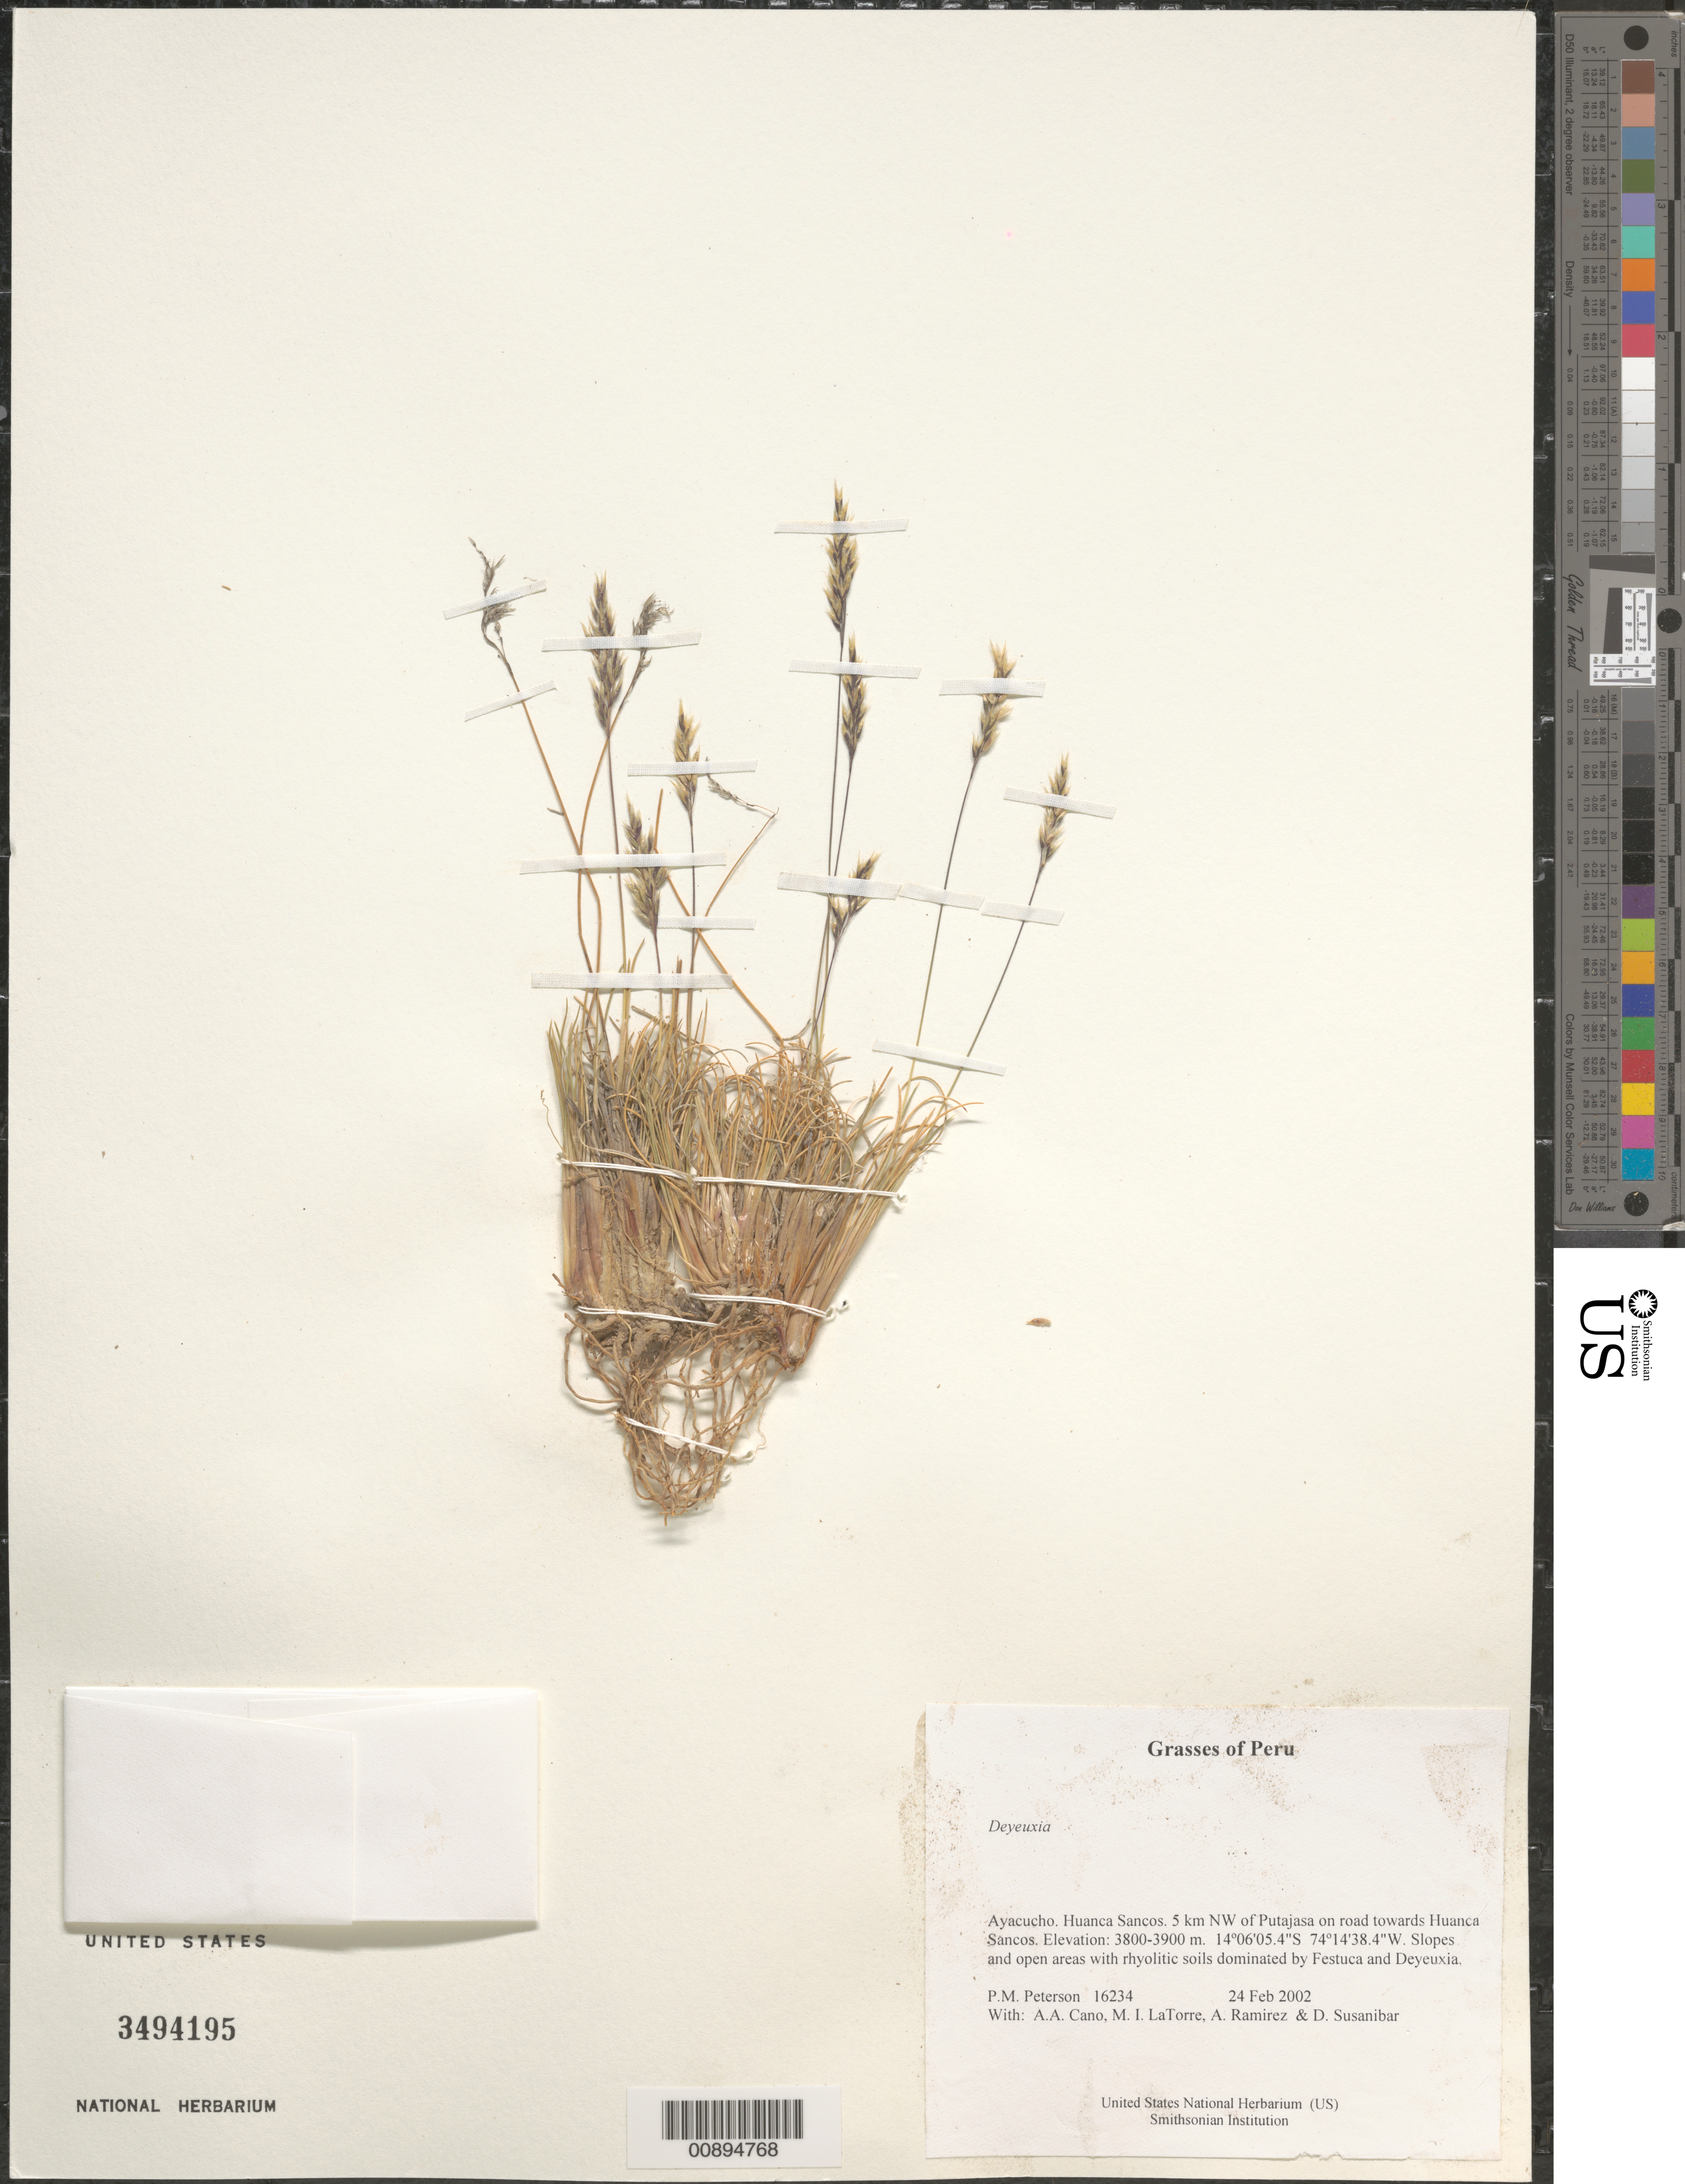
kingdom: Plantae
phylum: Tracheophyta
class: Liliopsida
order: Poales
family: Poaceae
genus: Calamagrostis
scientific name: Calamagrostis sp.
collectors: P. M. Peterson, A. Cano, M. I. La Torre, A. Ramírez & D. Susanibar Cruz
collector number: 16234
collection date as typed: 24 Feb 2002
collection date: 2002-02-24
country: Peru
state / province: Ayacucho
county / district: Huanca Sancos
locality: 5 km NW of Putajasa on road towards Huanca Sancos.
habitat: Slopes and open areas with rhyolitic soils dominated by ~Festuca and Deyeuxia~.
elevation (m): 3800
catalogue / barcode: US 3494195